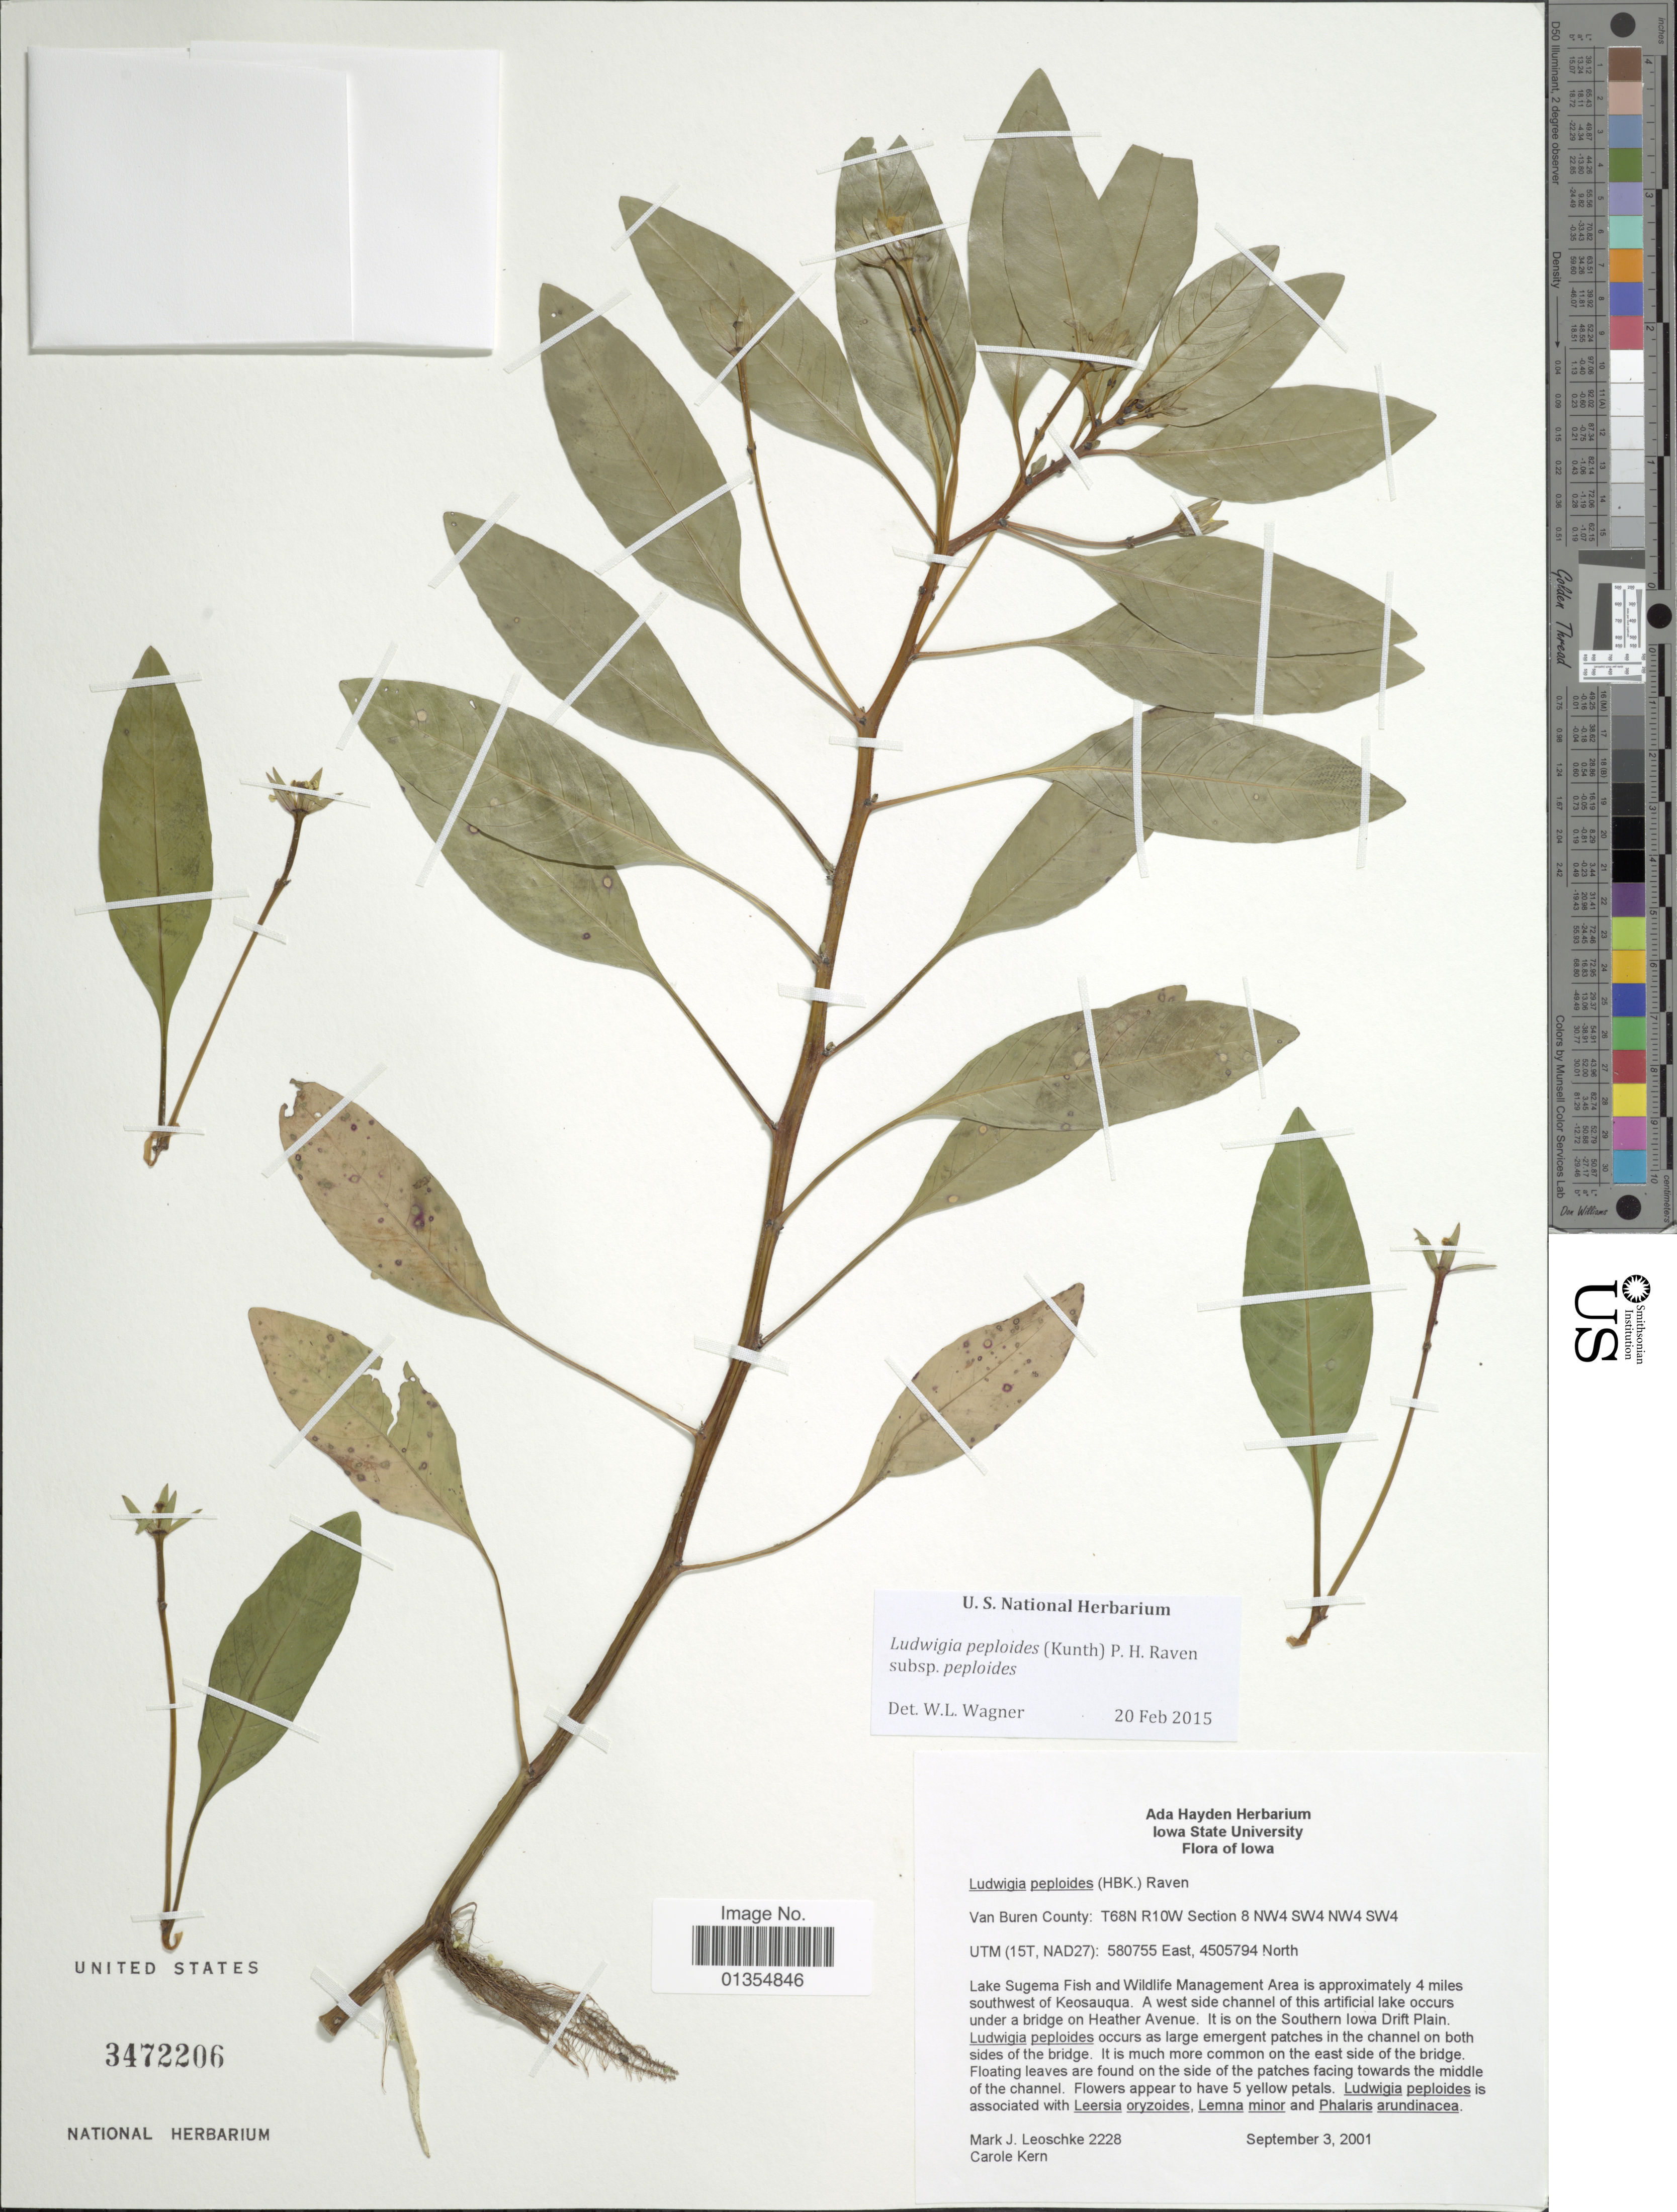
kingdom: Plantae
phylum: Tracheophyta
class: Magnoliopsida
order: Myrtales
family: Onagraceae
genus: Ludwigia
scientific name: Ludwigia peploides subsp. peploides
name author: (Kunth) P.H. Raven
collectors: M. J. Leoschke & C. Kern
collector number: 2228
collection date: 2001-09-03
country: United States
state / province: Iowa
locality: Van Buren County: T68N R10W Section 8 NW4 SW4 NW4 SW4, UTM 580755 East, 4505794 North, Lake Sugema Fish and Wildlife Management Area is approximately 4 miles southwest of Keosauqua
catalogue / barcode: US 3472206